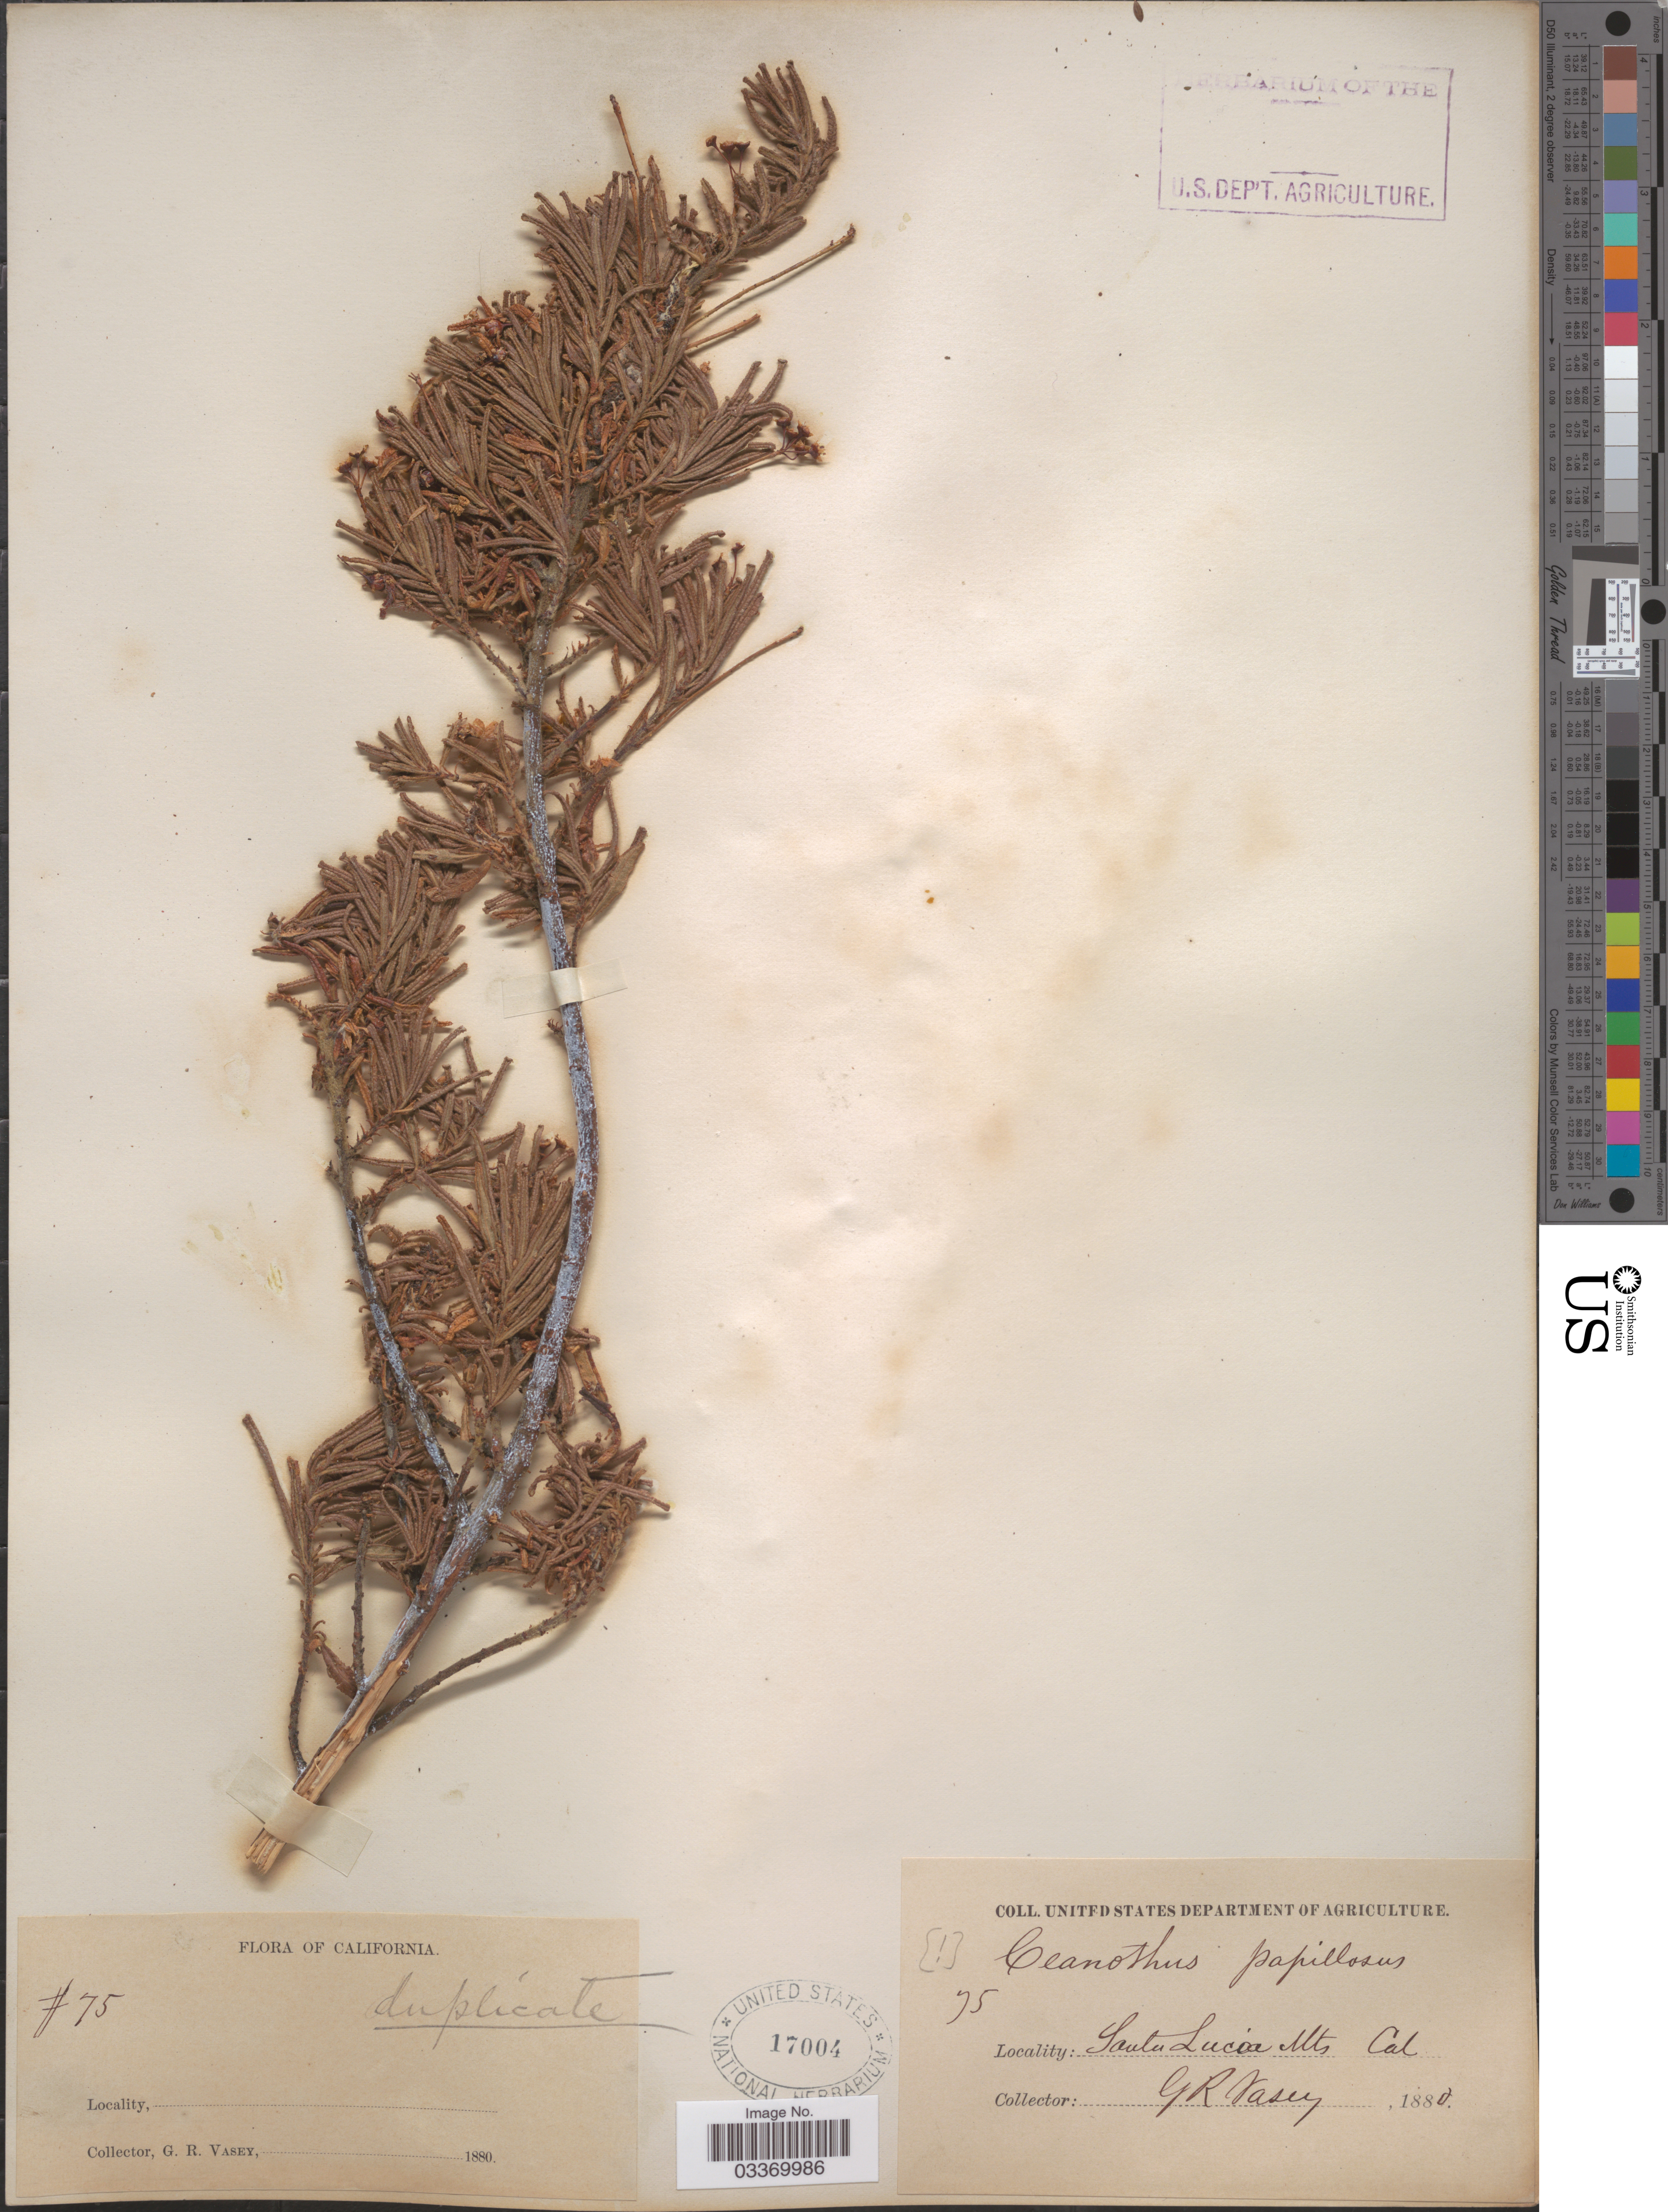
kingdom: Plantae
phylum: Tracheophyta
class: Magnoliopsida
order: Rosales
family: Rhamnaceae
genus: Ceanothus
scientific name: Ceanothus papillosus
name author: Torr. & A. Gray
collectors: G. R. Vasey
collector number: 75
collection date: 1880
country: United States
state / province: California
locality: Santa Lucia Mts.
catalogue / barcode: US 17004